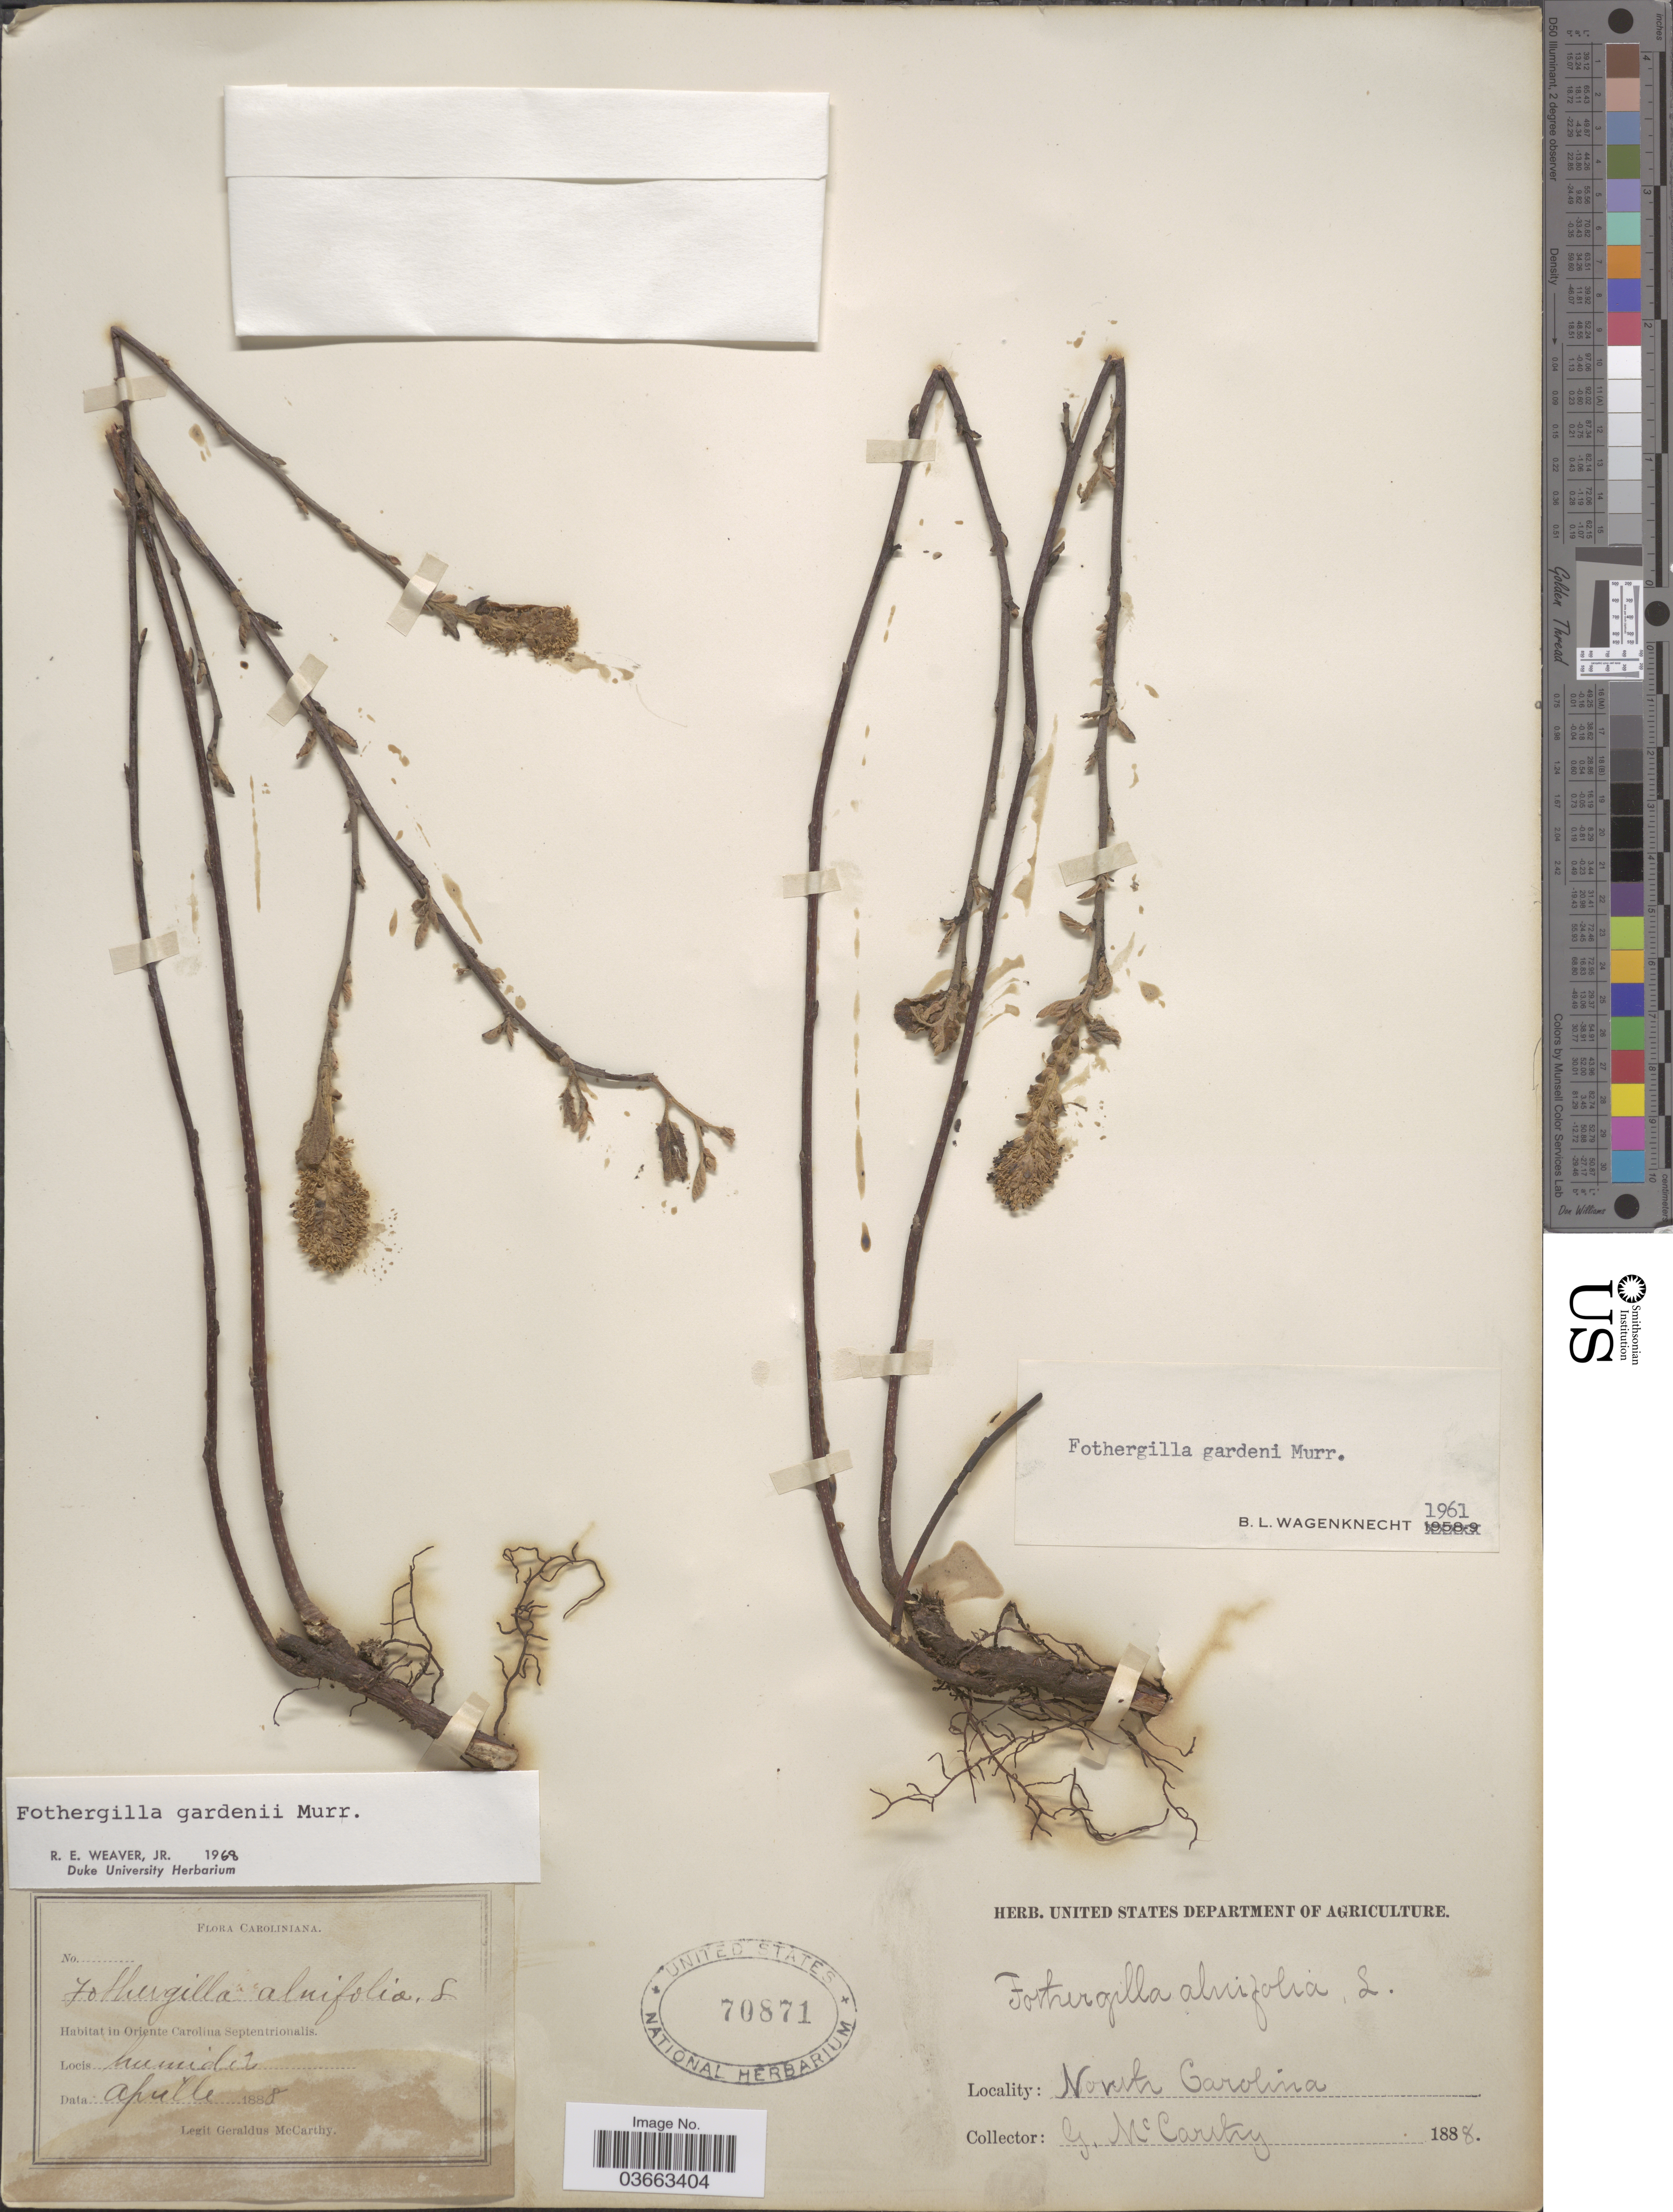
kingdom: Plantae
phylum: Tracheophyta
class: Magnoliopsida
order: Saxifragales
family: Hamamelidaceae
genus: Fothergilla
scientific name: Fothergilla gardenii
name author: L.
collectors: M. McCarthy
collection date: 1888-04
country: United States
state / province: North Carolina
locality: Caroliniana. Oriente Carolina Septentrionalis.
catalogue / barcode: US 70871